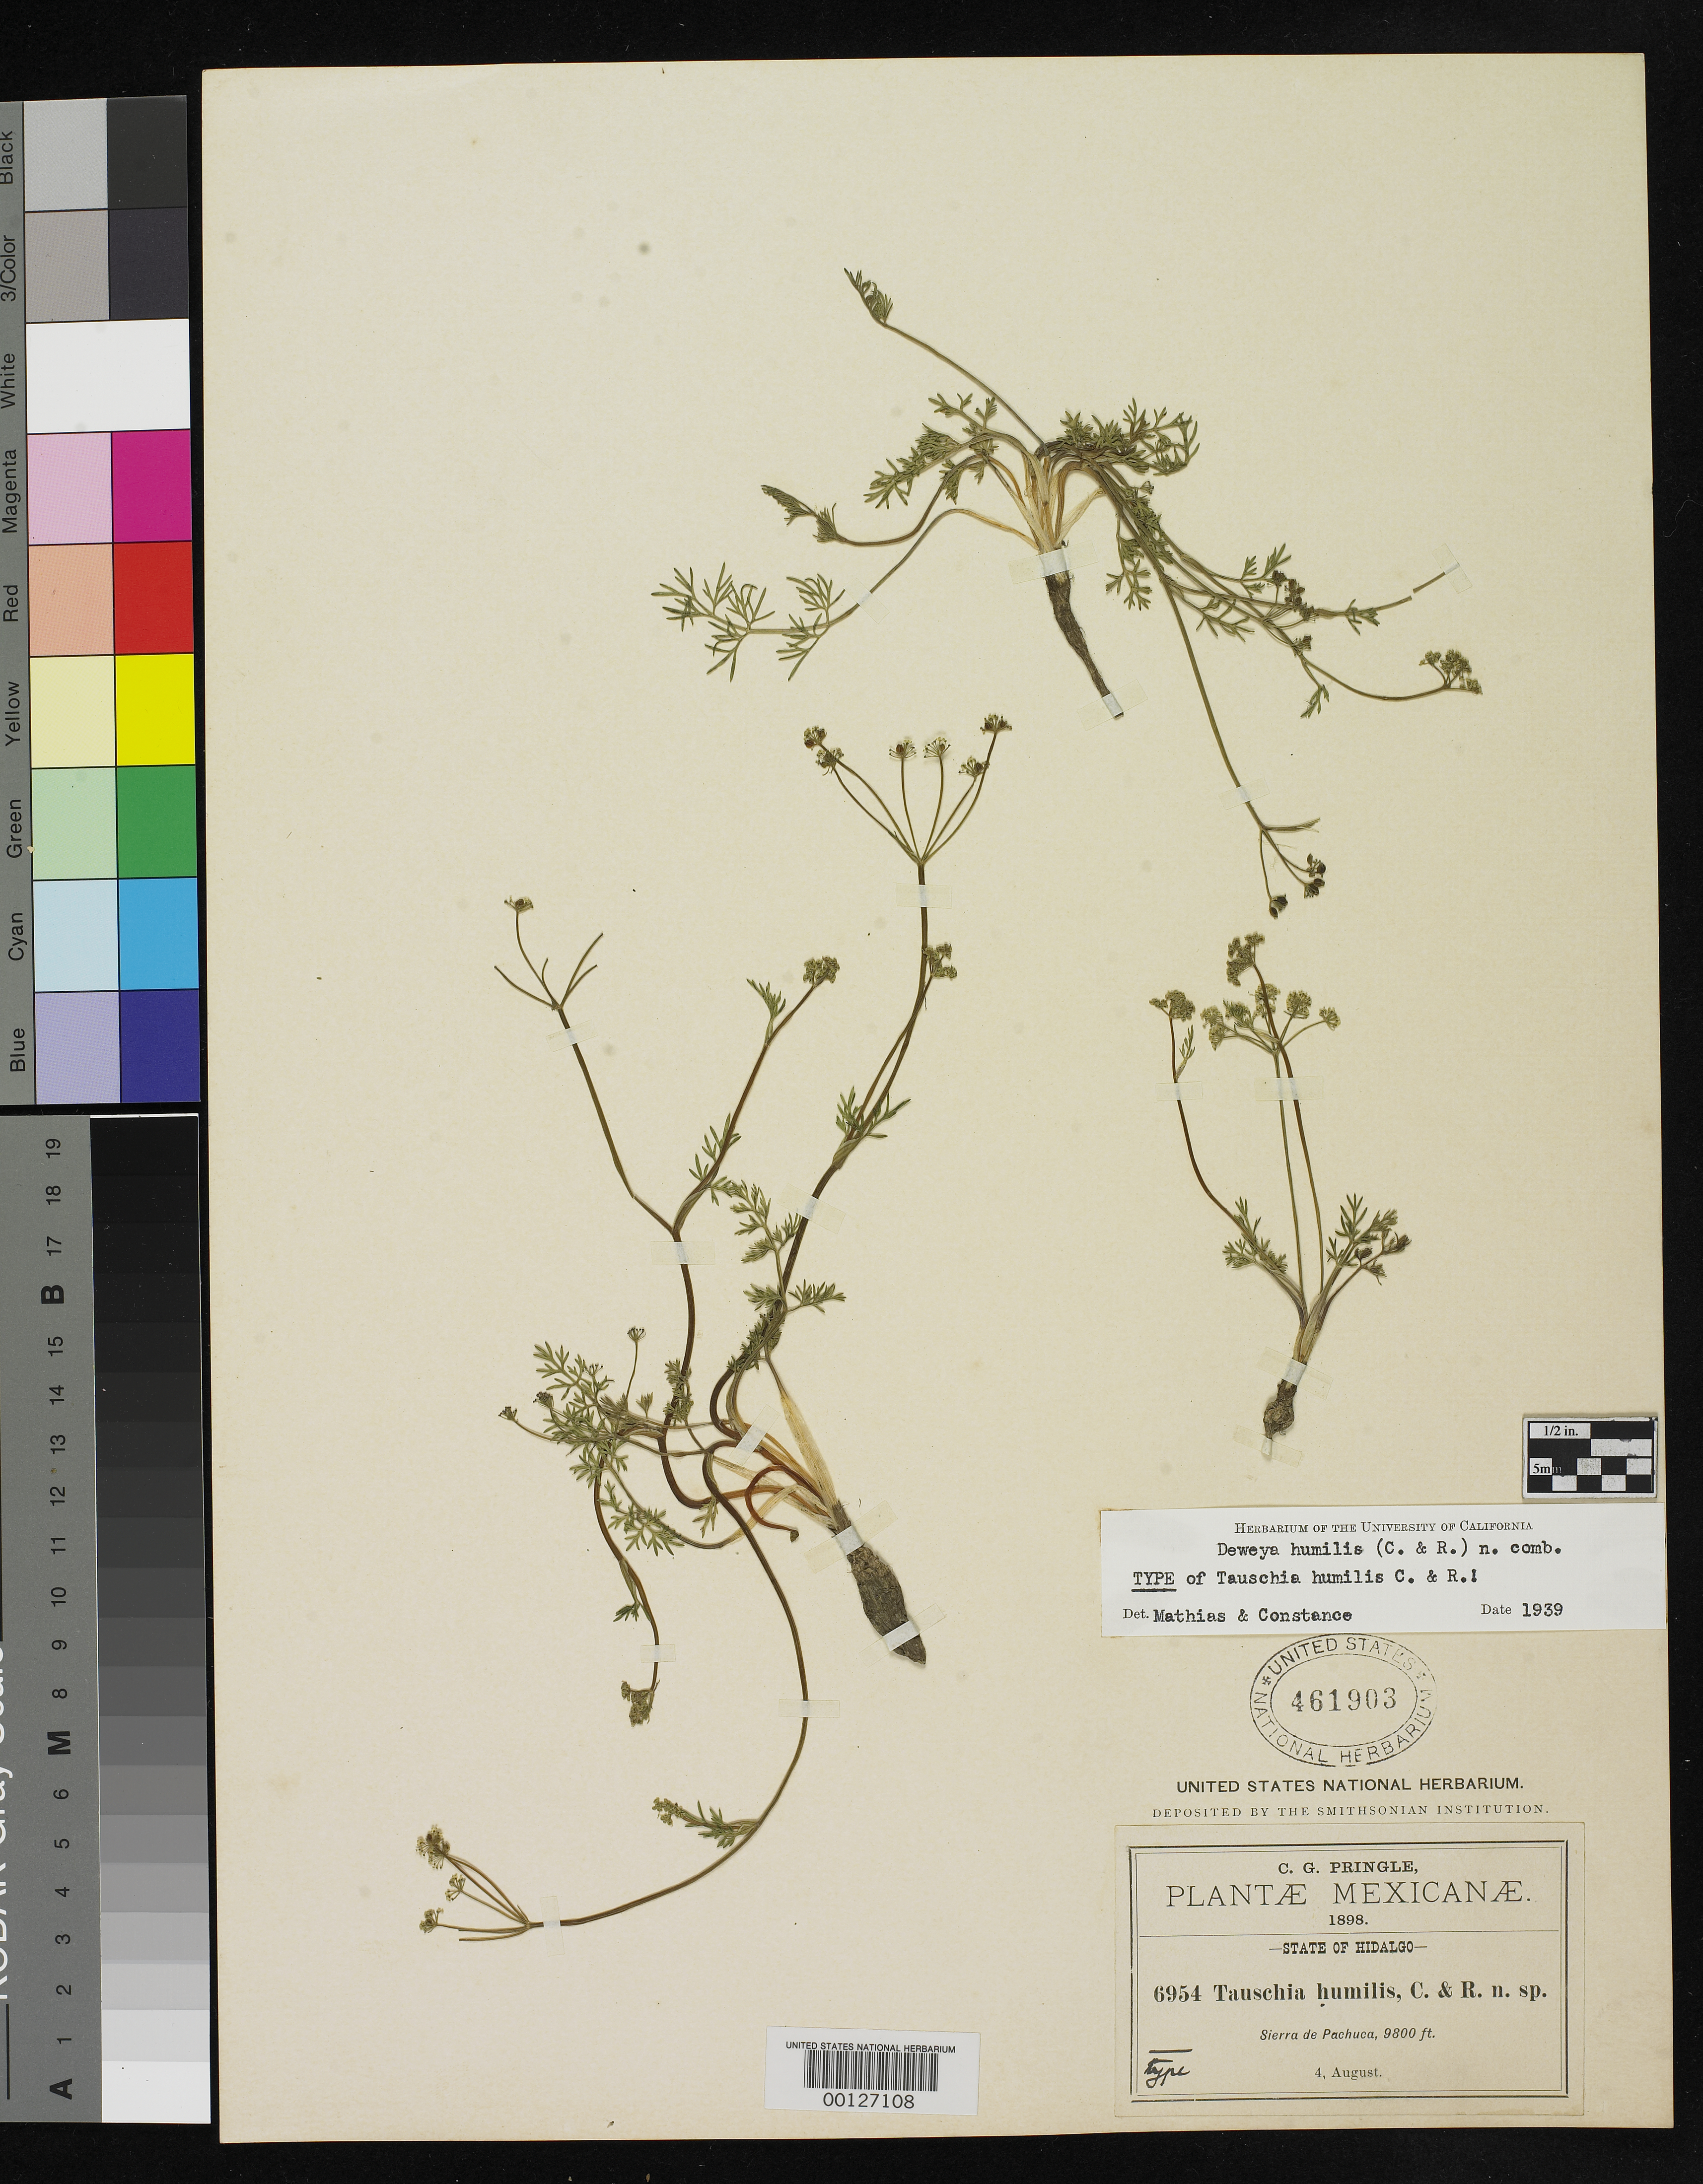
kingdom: Plantae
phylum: Tracheophyta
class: Magnoliopsida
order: Apiales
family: Apiaceae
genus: Tauschia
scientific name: Tauschia humilis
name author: J.M. Coult. & Rose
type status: Syntype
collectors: C. G. Pringle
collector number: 6954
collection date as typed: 04 Aug 1898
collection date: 1898-08-04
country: Mexico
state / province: Hidalgo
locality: Sierra de Pachuca.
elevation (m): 2940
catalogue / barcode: US 461903